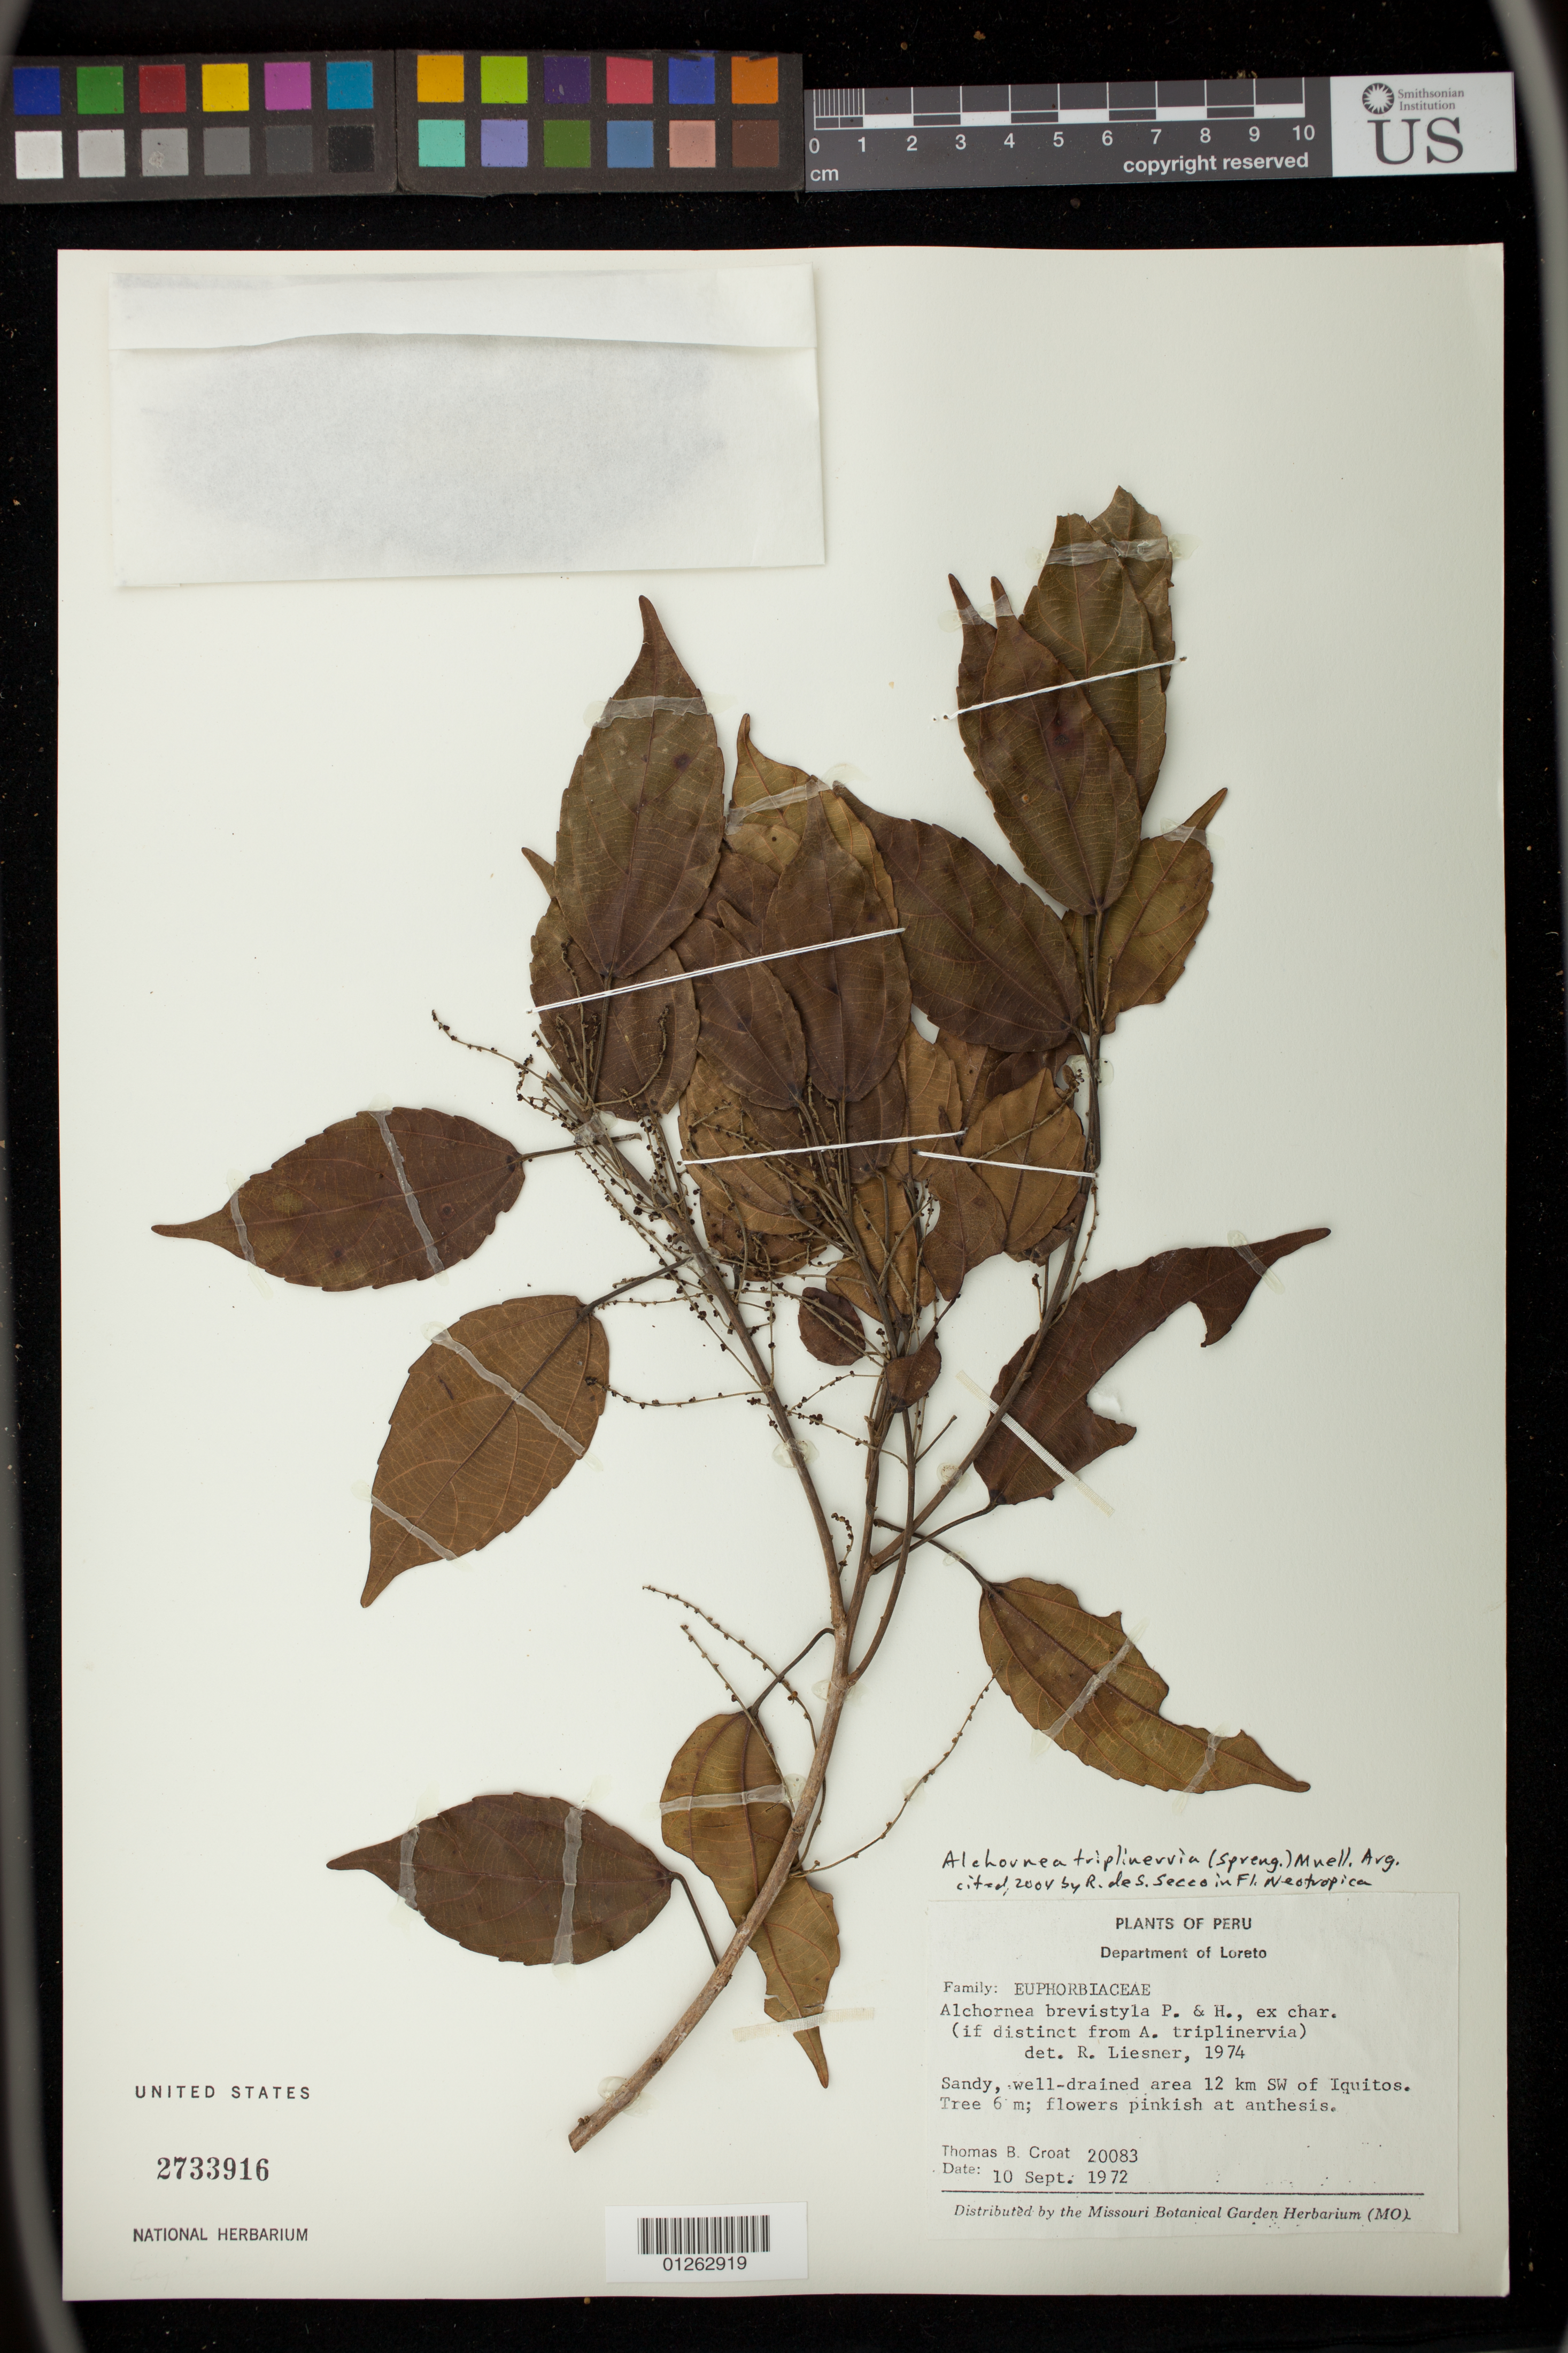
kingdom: Plantae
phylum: Tracheophyta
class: Magnoliopsida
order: Malpighiales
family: Euphorbiaceae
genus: Alchornea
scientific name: Alchornea triplinervia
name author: (Spreng.) Müll. Arg.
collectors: T. B. Croat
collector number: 20083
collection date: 1972-09-10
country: Peru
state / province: Loreto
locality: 12 km SW of Iquitos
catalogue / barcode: US 2733916